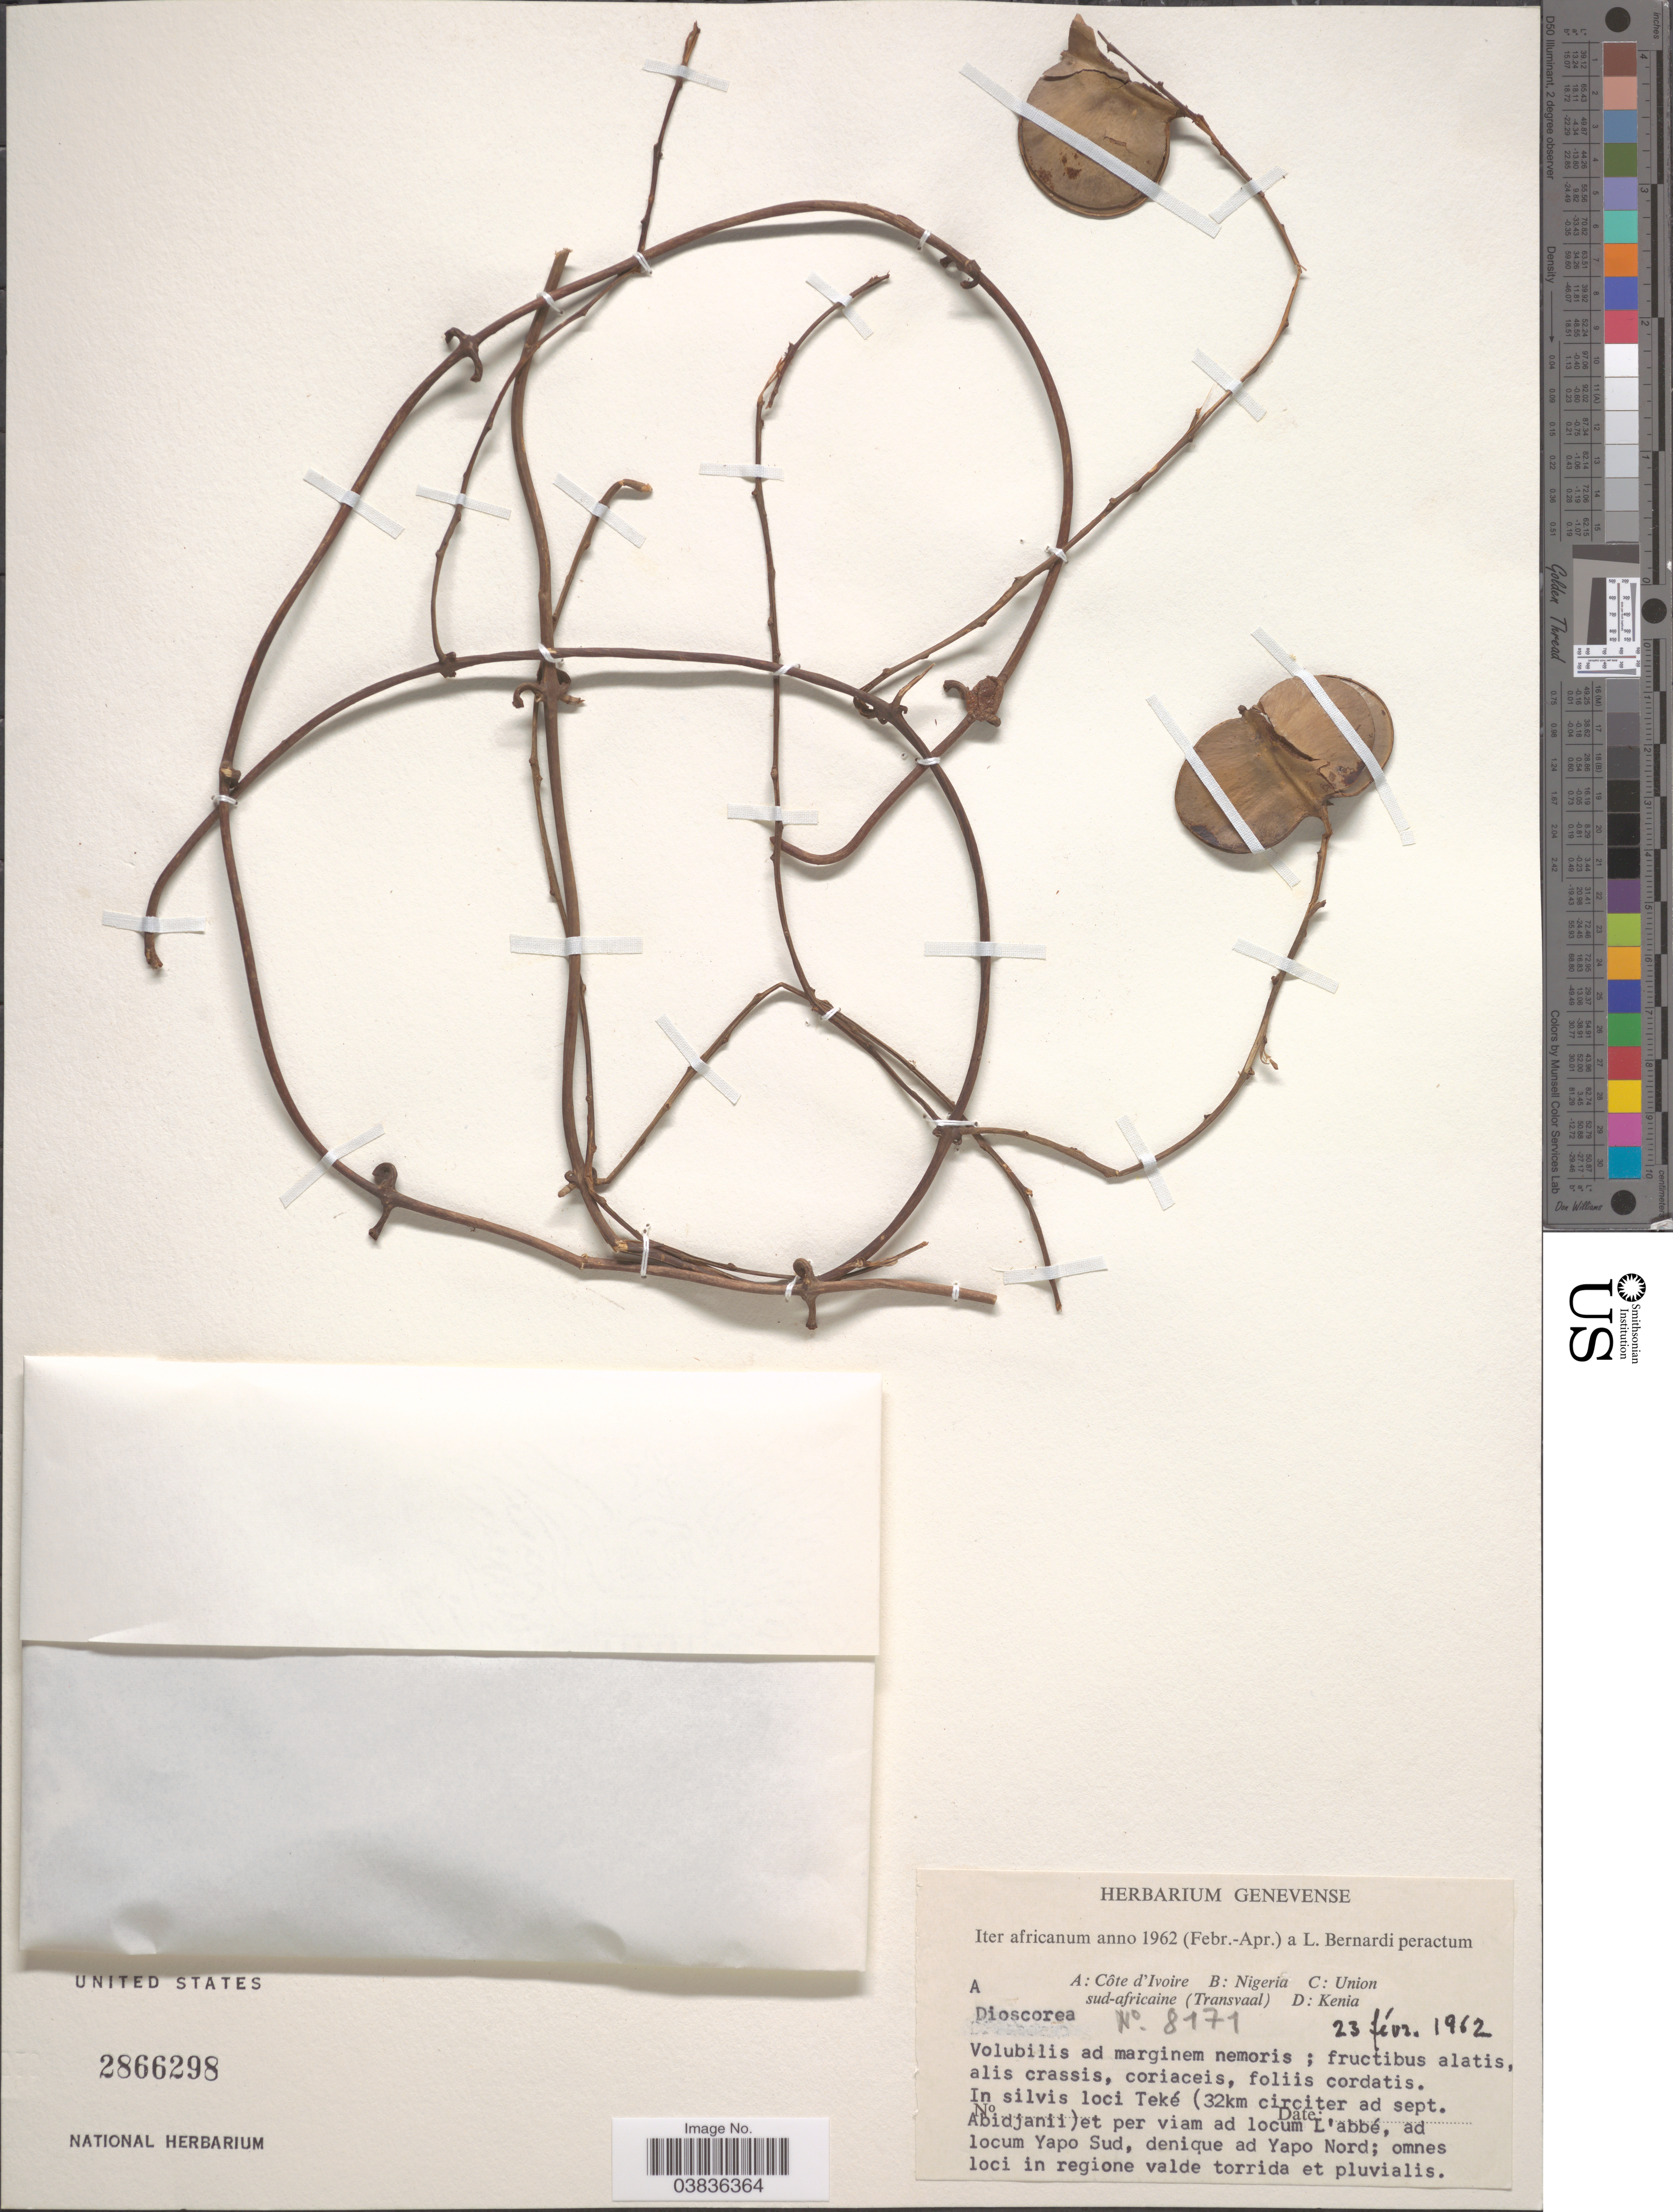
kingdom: Plantae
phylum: Tracheophyta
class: Liliopsida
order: Dioscoreales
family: Dioscoreaceae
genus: Dioscorea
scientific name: Dioscorea sp.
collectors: L. Bernardi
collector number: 8171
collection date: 1962-02-23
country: Ivory Coast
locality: Côte d'Ivoire. In silvis loci Teké (32km circiter ad sept. Abidjanii) et per viam ad locum L'abbé, ad locum Yapo Sud, denique ad Yapo Nord; omnes loci in regione valde torrida et pluvialis.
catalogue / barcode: US 2866298